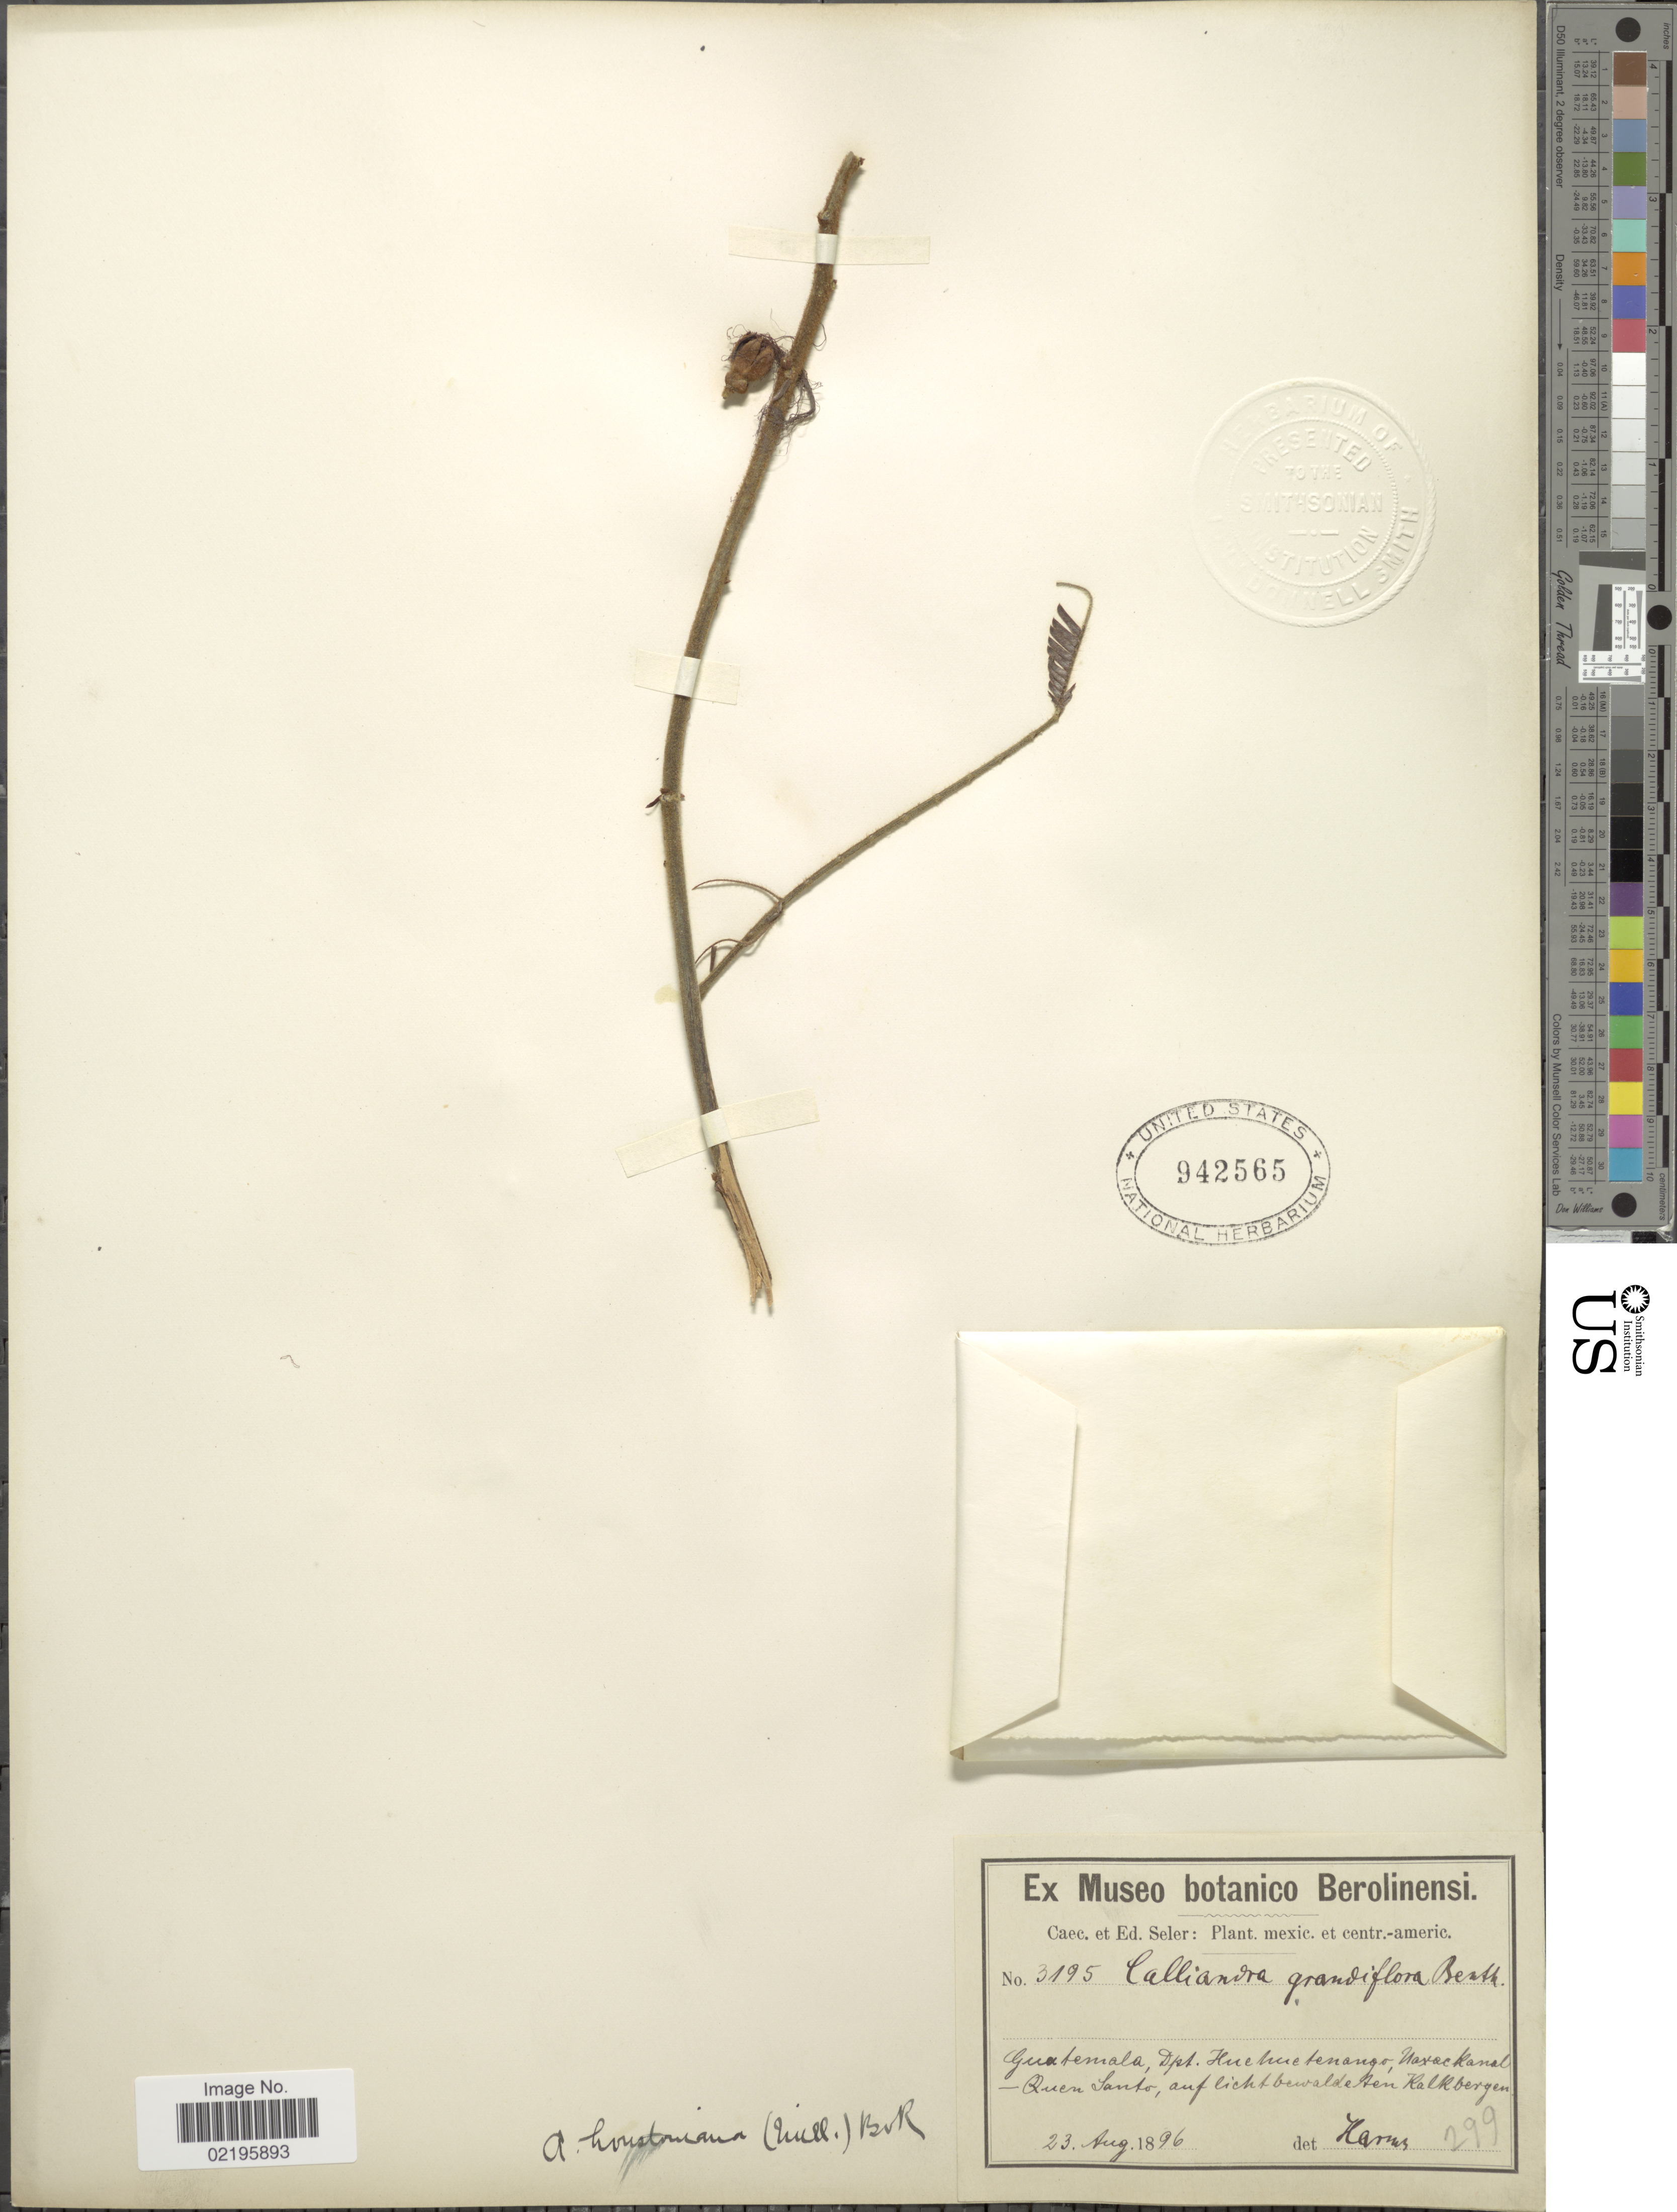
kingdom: Plantae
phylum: Tracheophyta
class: Magnoliopsida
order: Fabales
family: Fabaceae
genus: Calliandra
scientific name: Calliandra houstoniana var. houstoniana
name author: (Mill.) Standl.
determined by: Strong, Mark T., (BOT), Smithsonian Institution - National Museum of Natural History (UNITED STATES)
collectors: ex Caec. et Ed Seler & E. Seler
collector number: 3195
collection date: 1896-08-23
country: Guatemala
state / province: Huehuetenango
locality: Uaxackanal - Quen Santo, auf lichtbewaldeten Kalkbergen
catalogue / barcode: US 942565